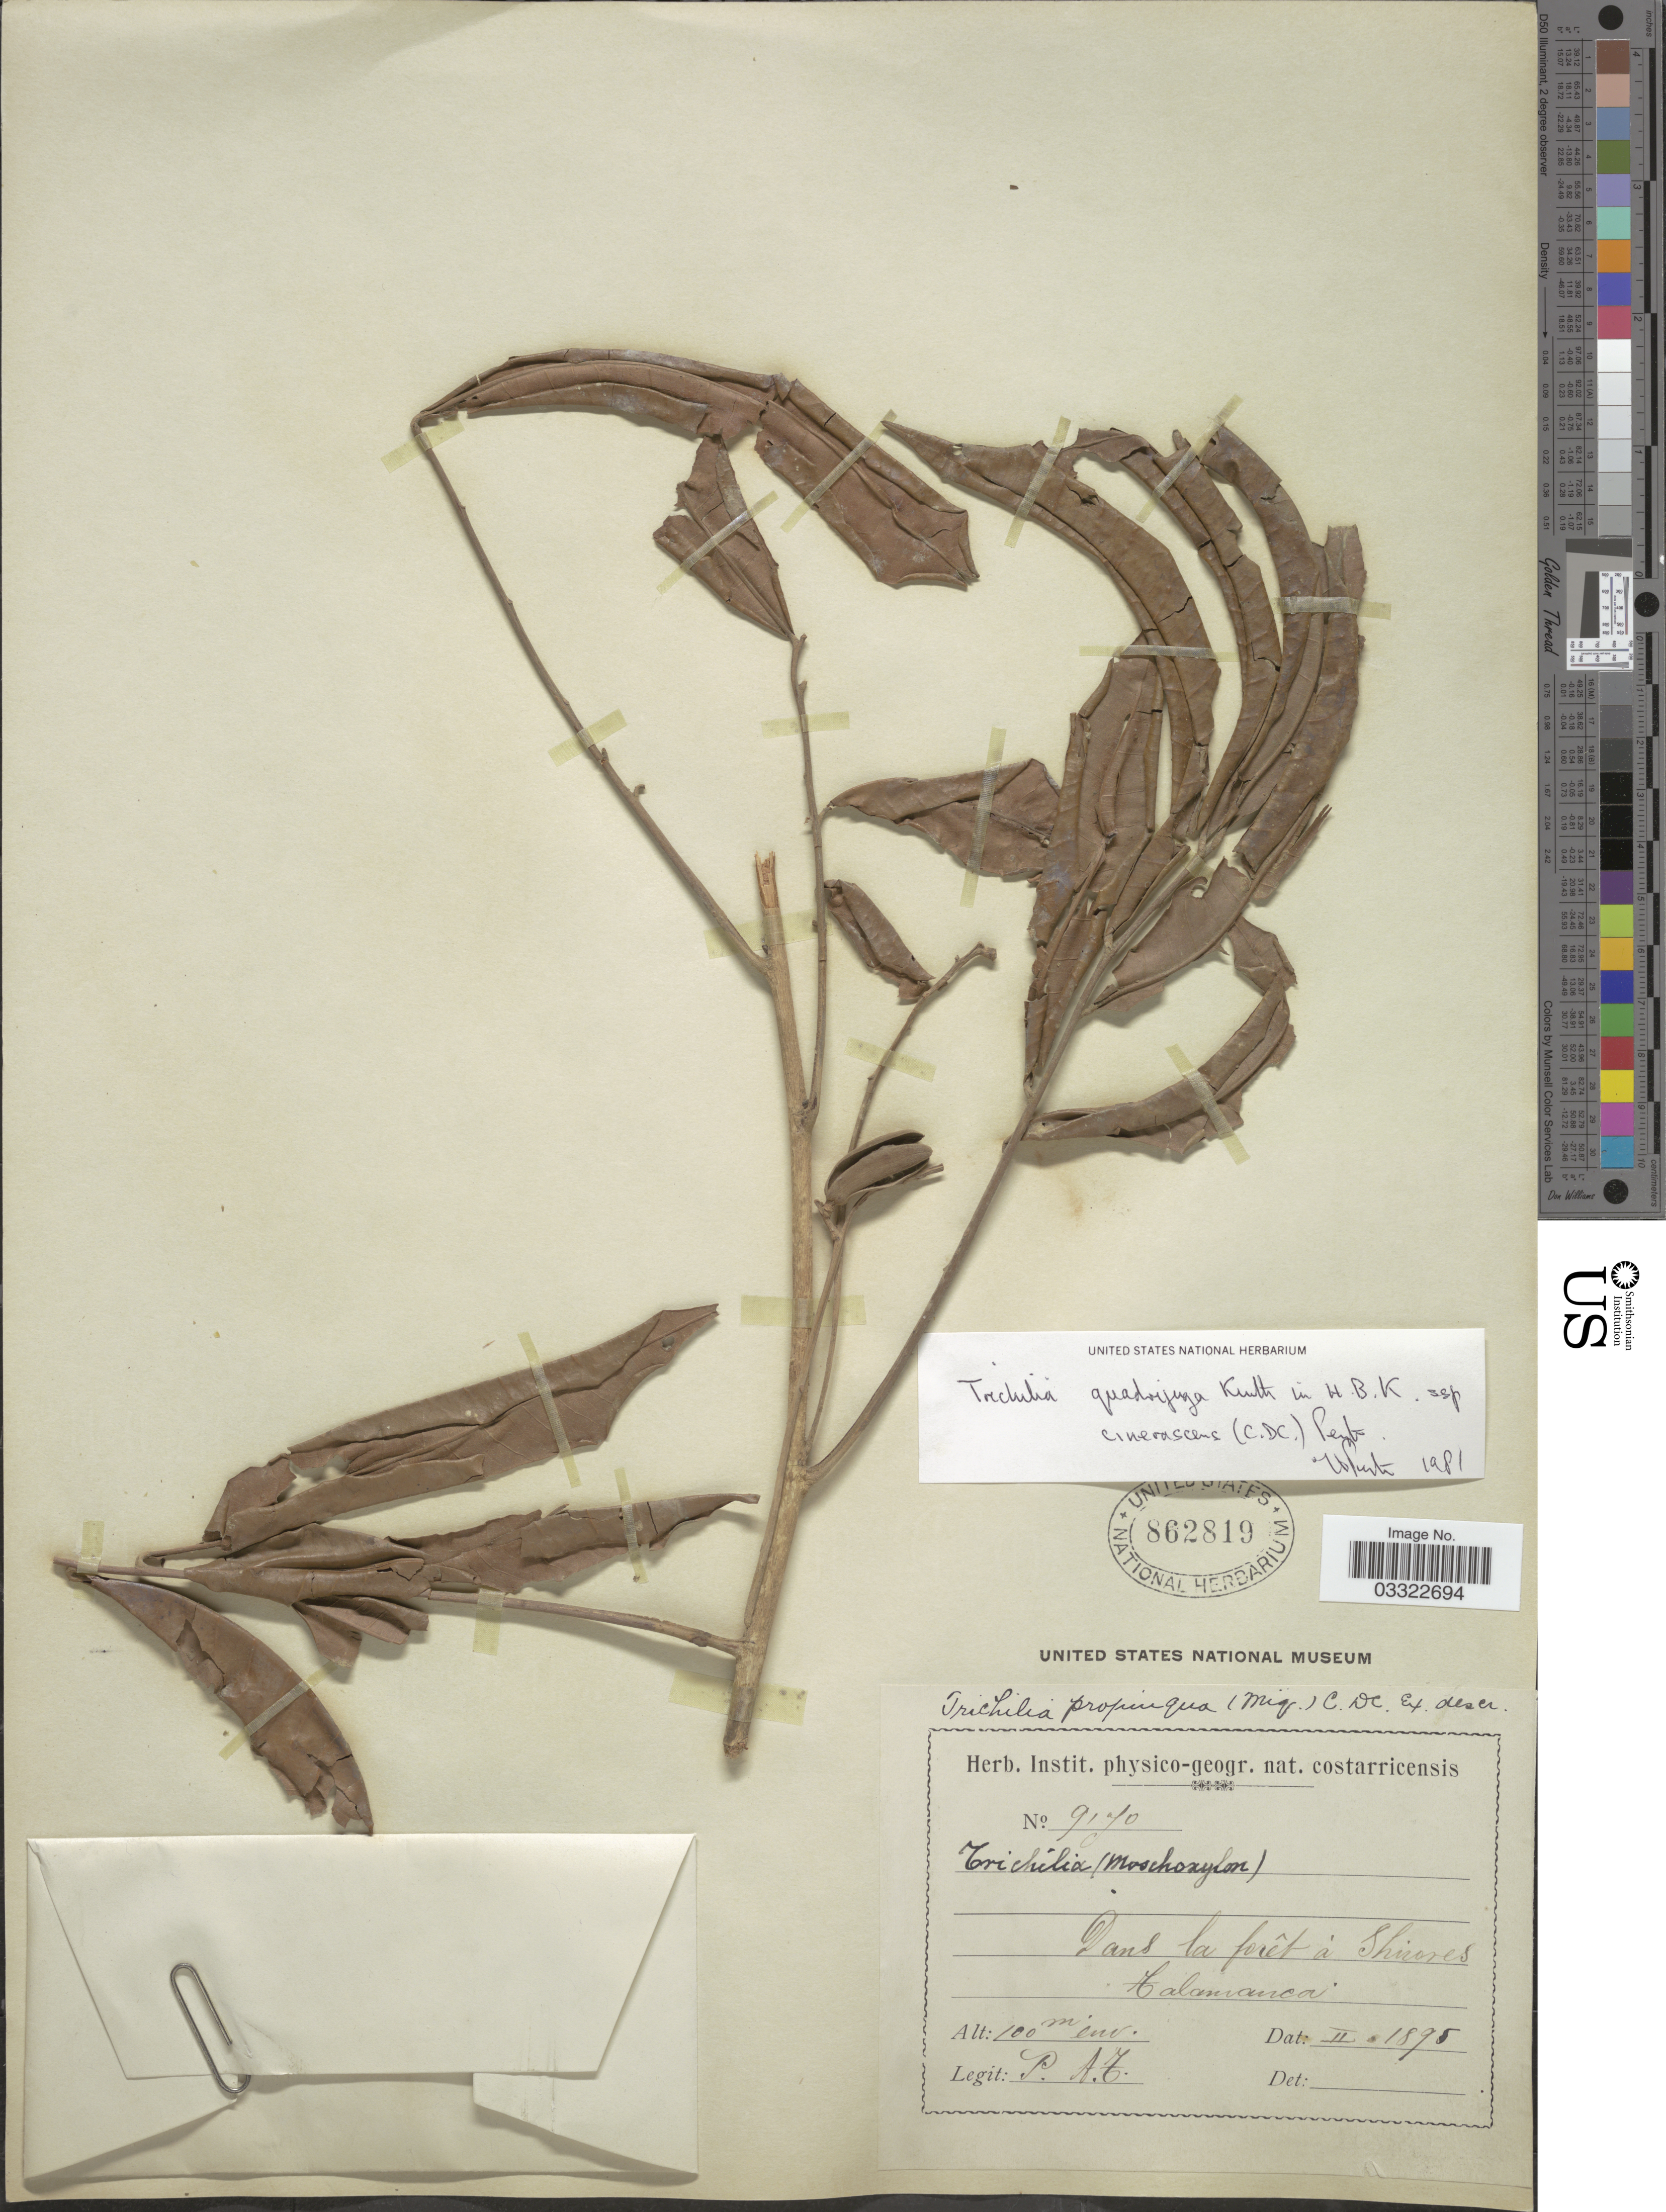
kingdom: Plantae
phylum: Tracheophyta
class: Magnoliopsida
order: Sapindales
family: Meliaceae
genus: Trichilia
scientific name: Trichilia quadrijuga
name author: Kunth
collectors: P. A. T.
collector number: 9170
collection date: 1895-02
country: Costa Rica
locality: Dans la forêt à Shirores. Talamanca.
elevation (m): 100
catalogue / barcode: US 862819